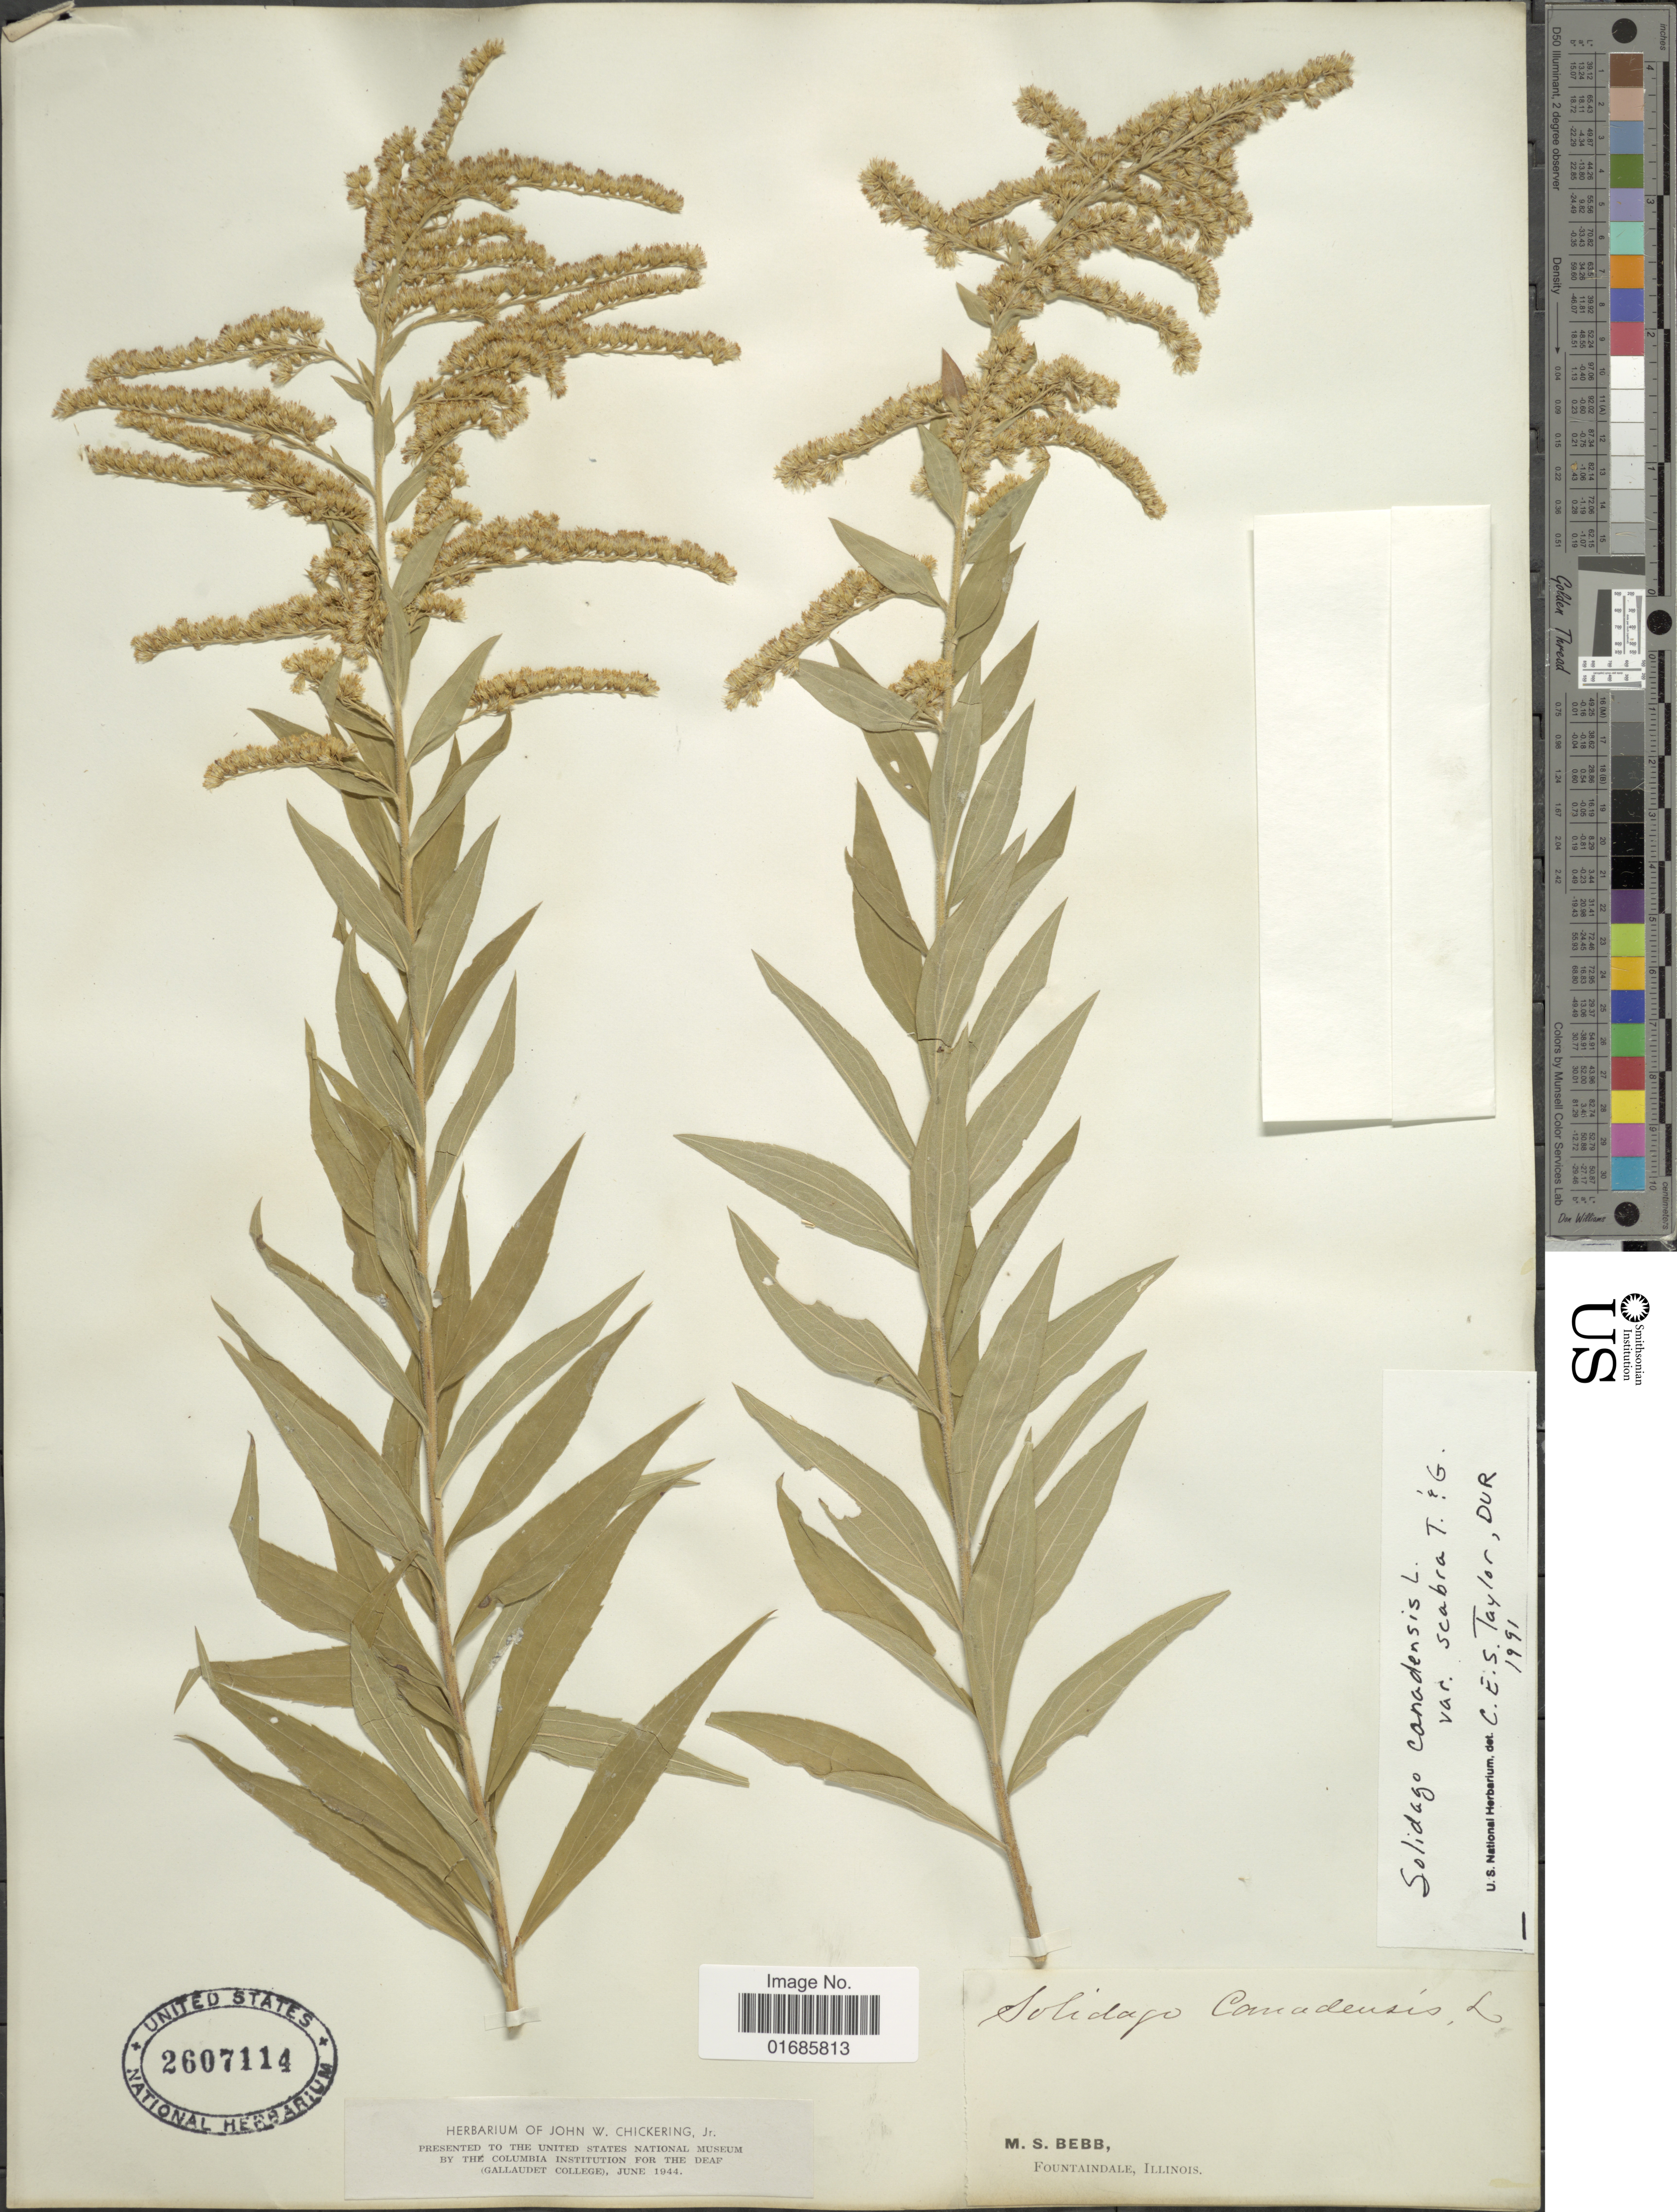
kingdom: Plantae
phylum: Tracheophyta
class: Magnoliopsida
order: Asterales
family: Asteraceae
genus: Solidago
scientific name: Solidago canadensis var. scabra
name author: (Muhl. ex Willd.) Torr. & A. Gray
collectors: M. Bebb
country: United States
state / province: Illinois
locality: Fountaindale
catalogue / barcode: US 2607114